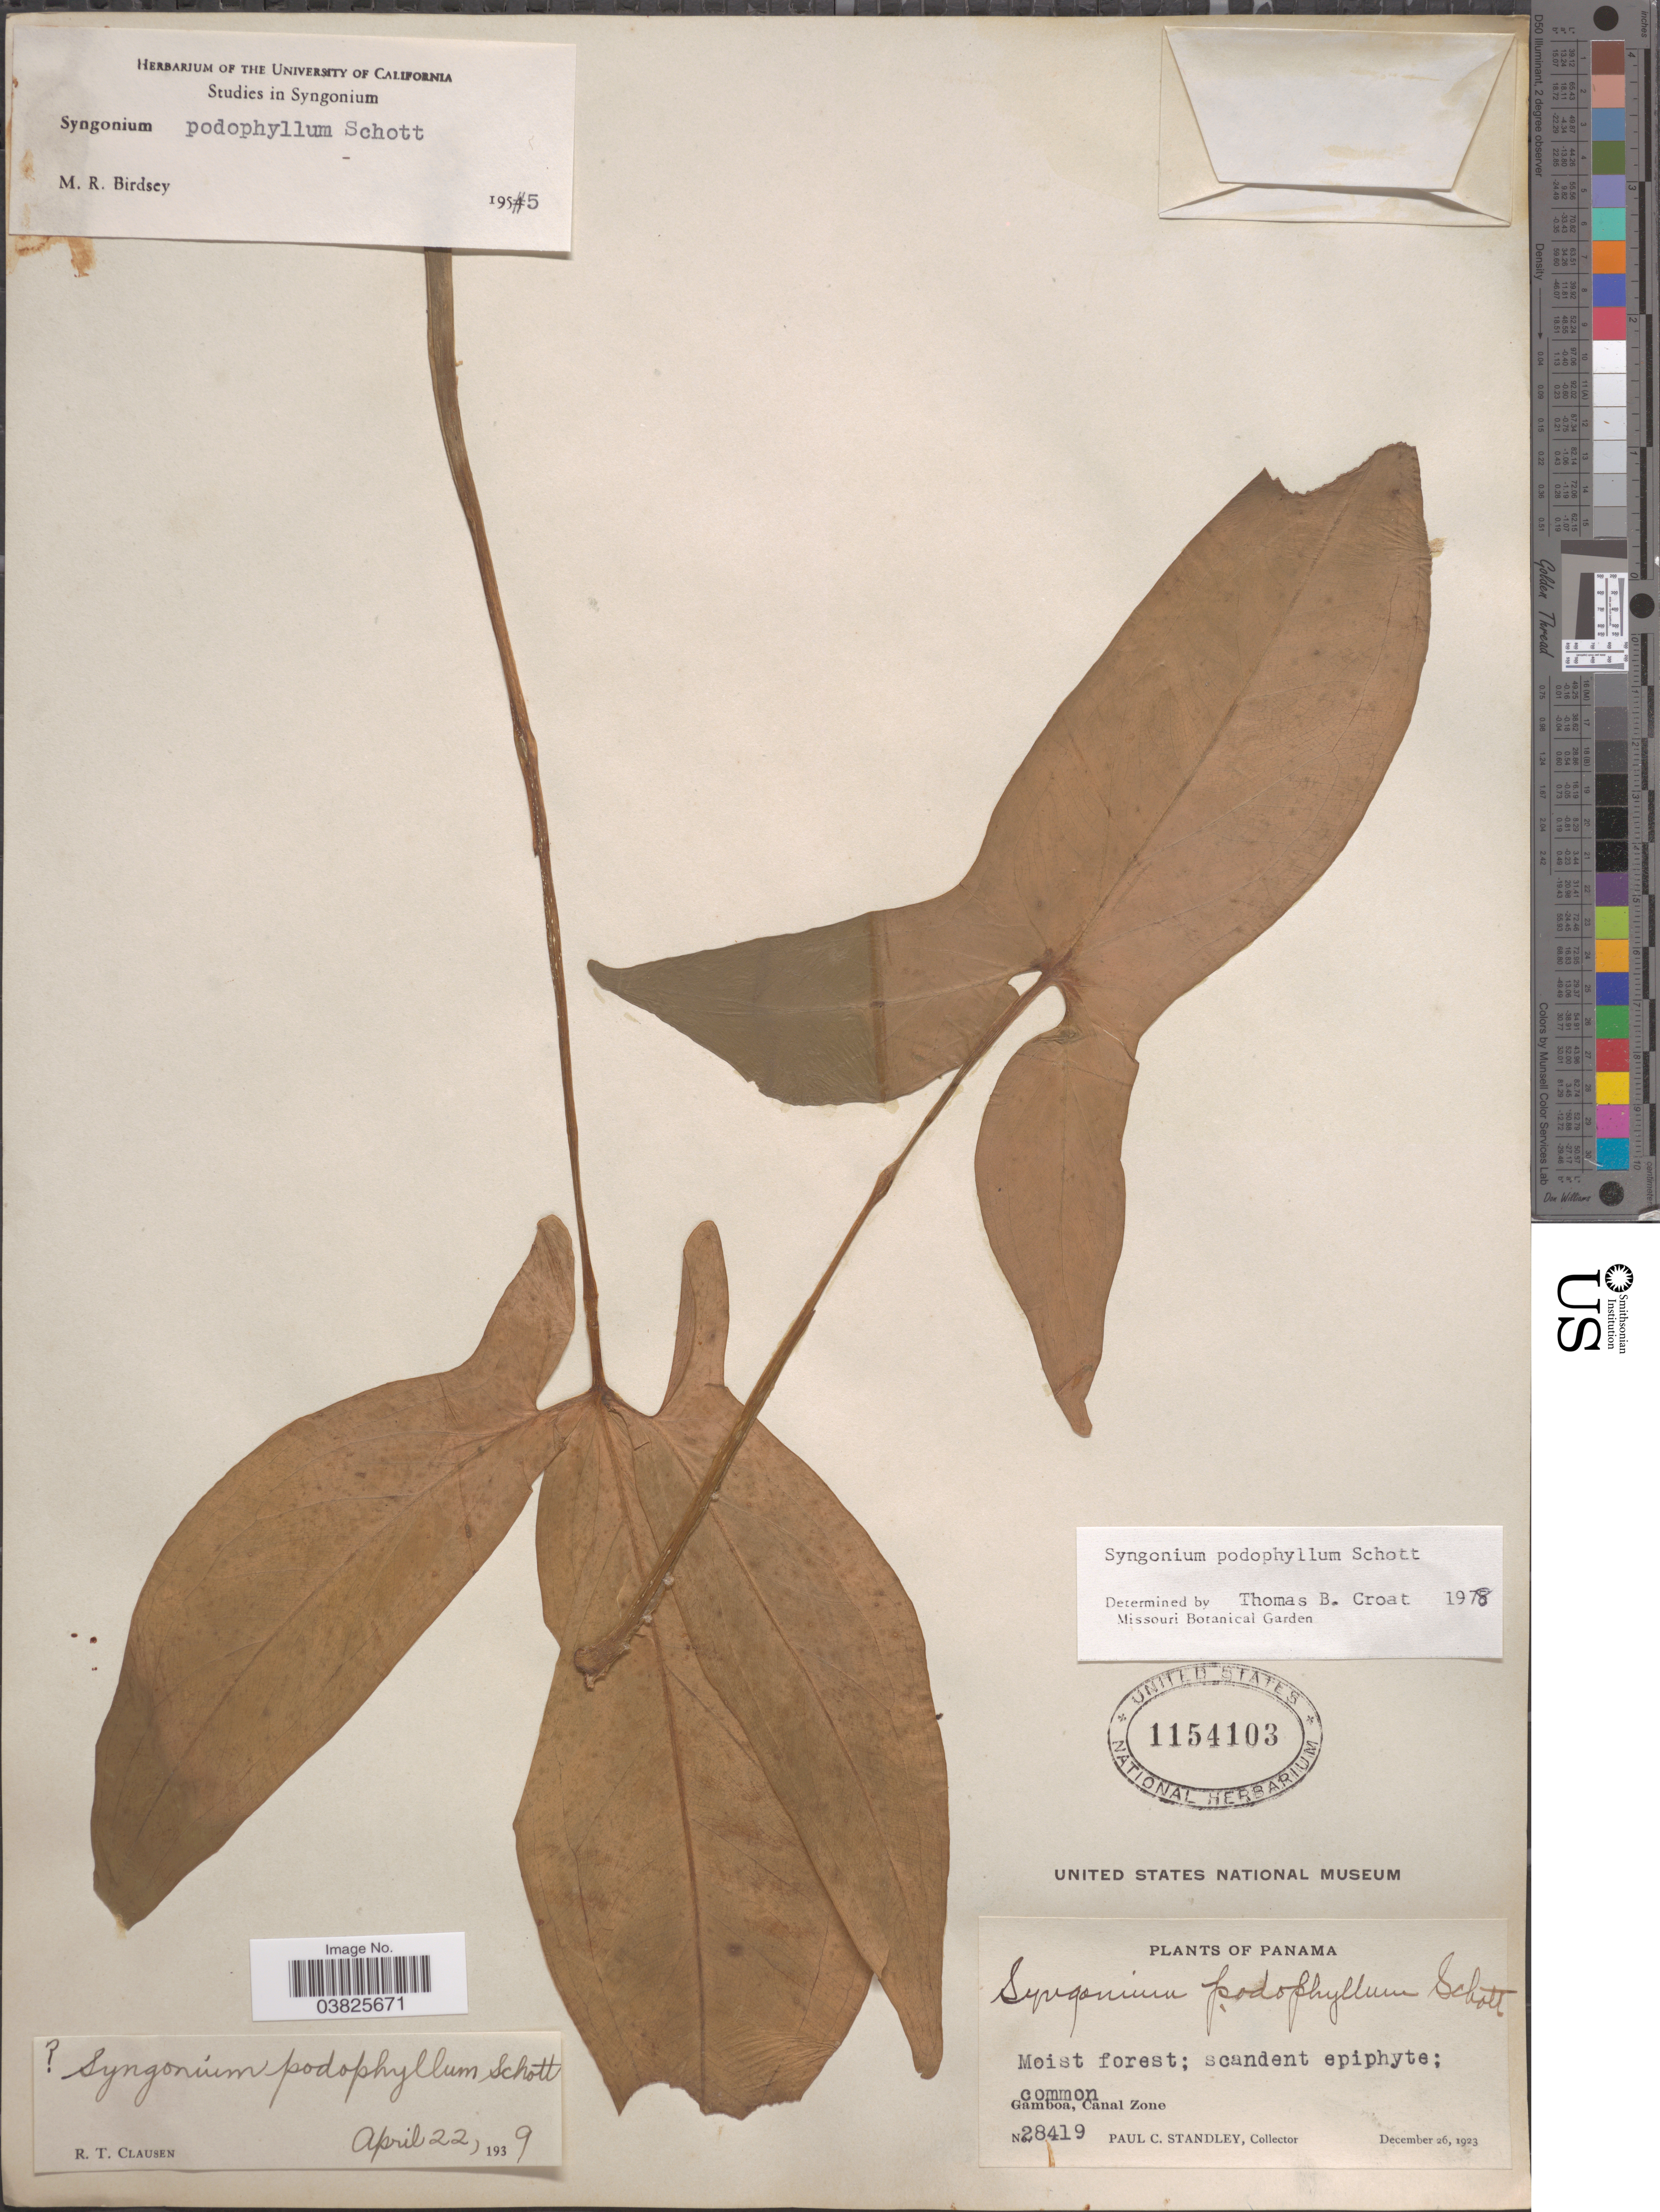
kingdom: Plantae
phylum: Tracheophyta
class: Liliopsida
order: Alismatales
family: Araceae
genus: Syngonium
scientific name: Syngonium podophyllum 'Lemon-Lime'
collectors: P. C. Standley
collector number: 28419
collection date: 1923-12-26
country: Panama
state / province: Colón / Panamá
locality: Gamboa, Canal Zone.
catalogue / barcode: US 1154103